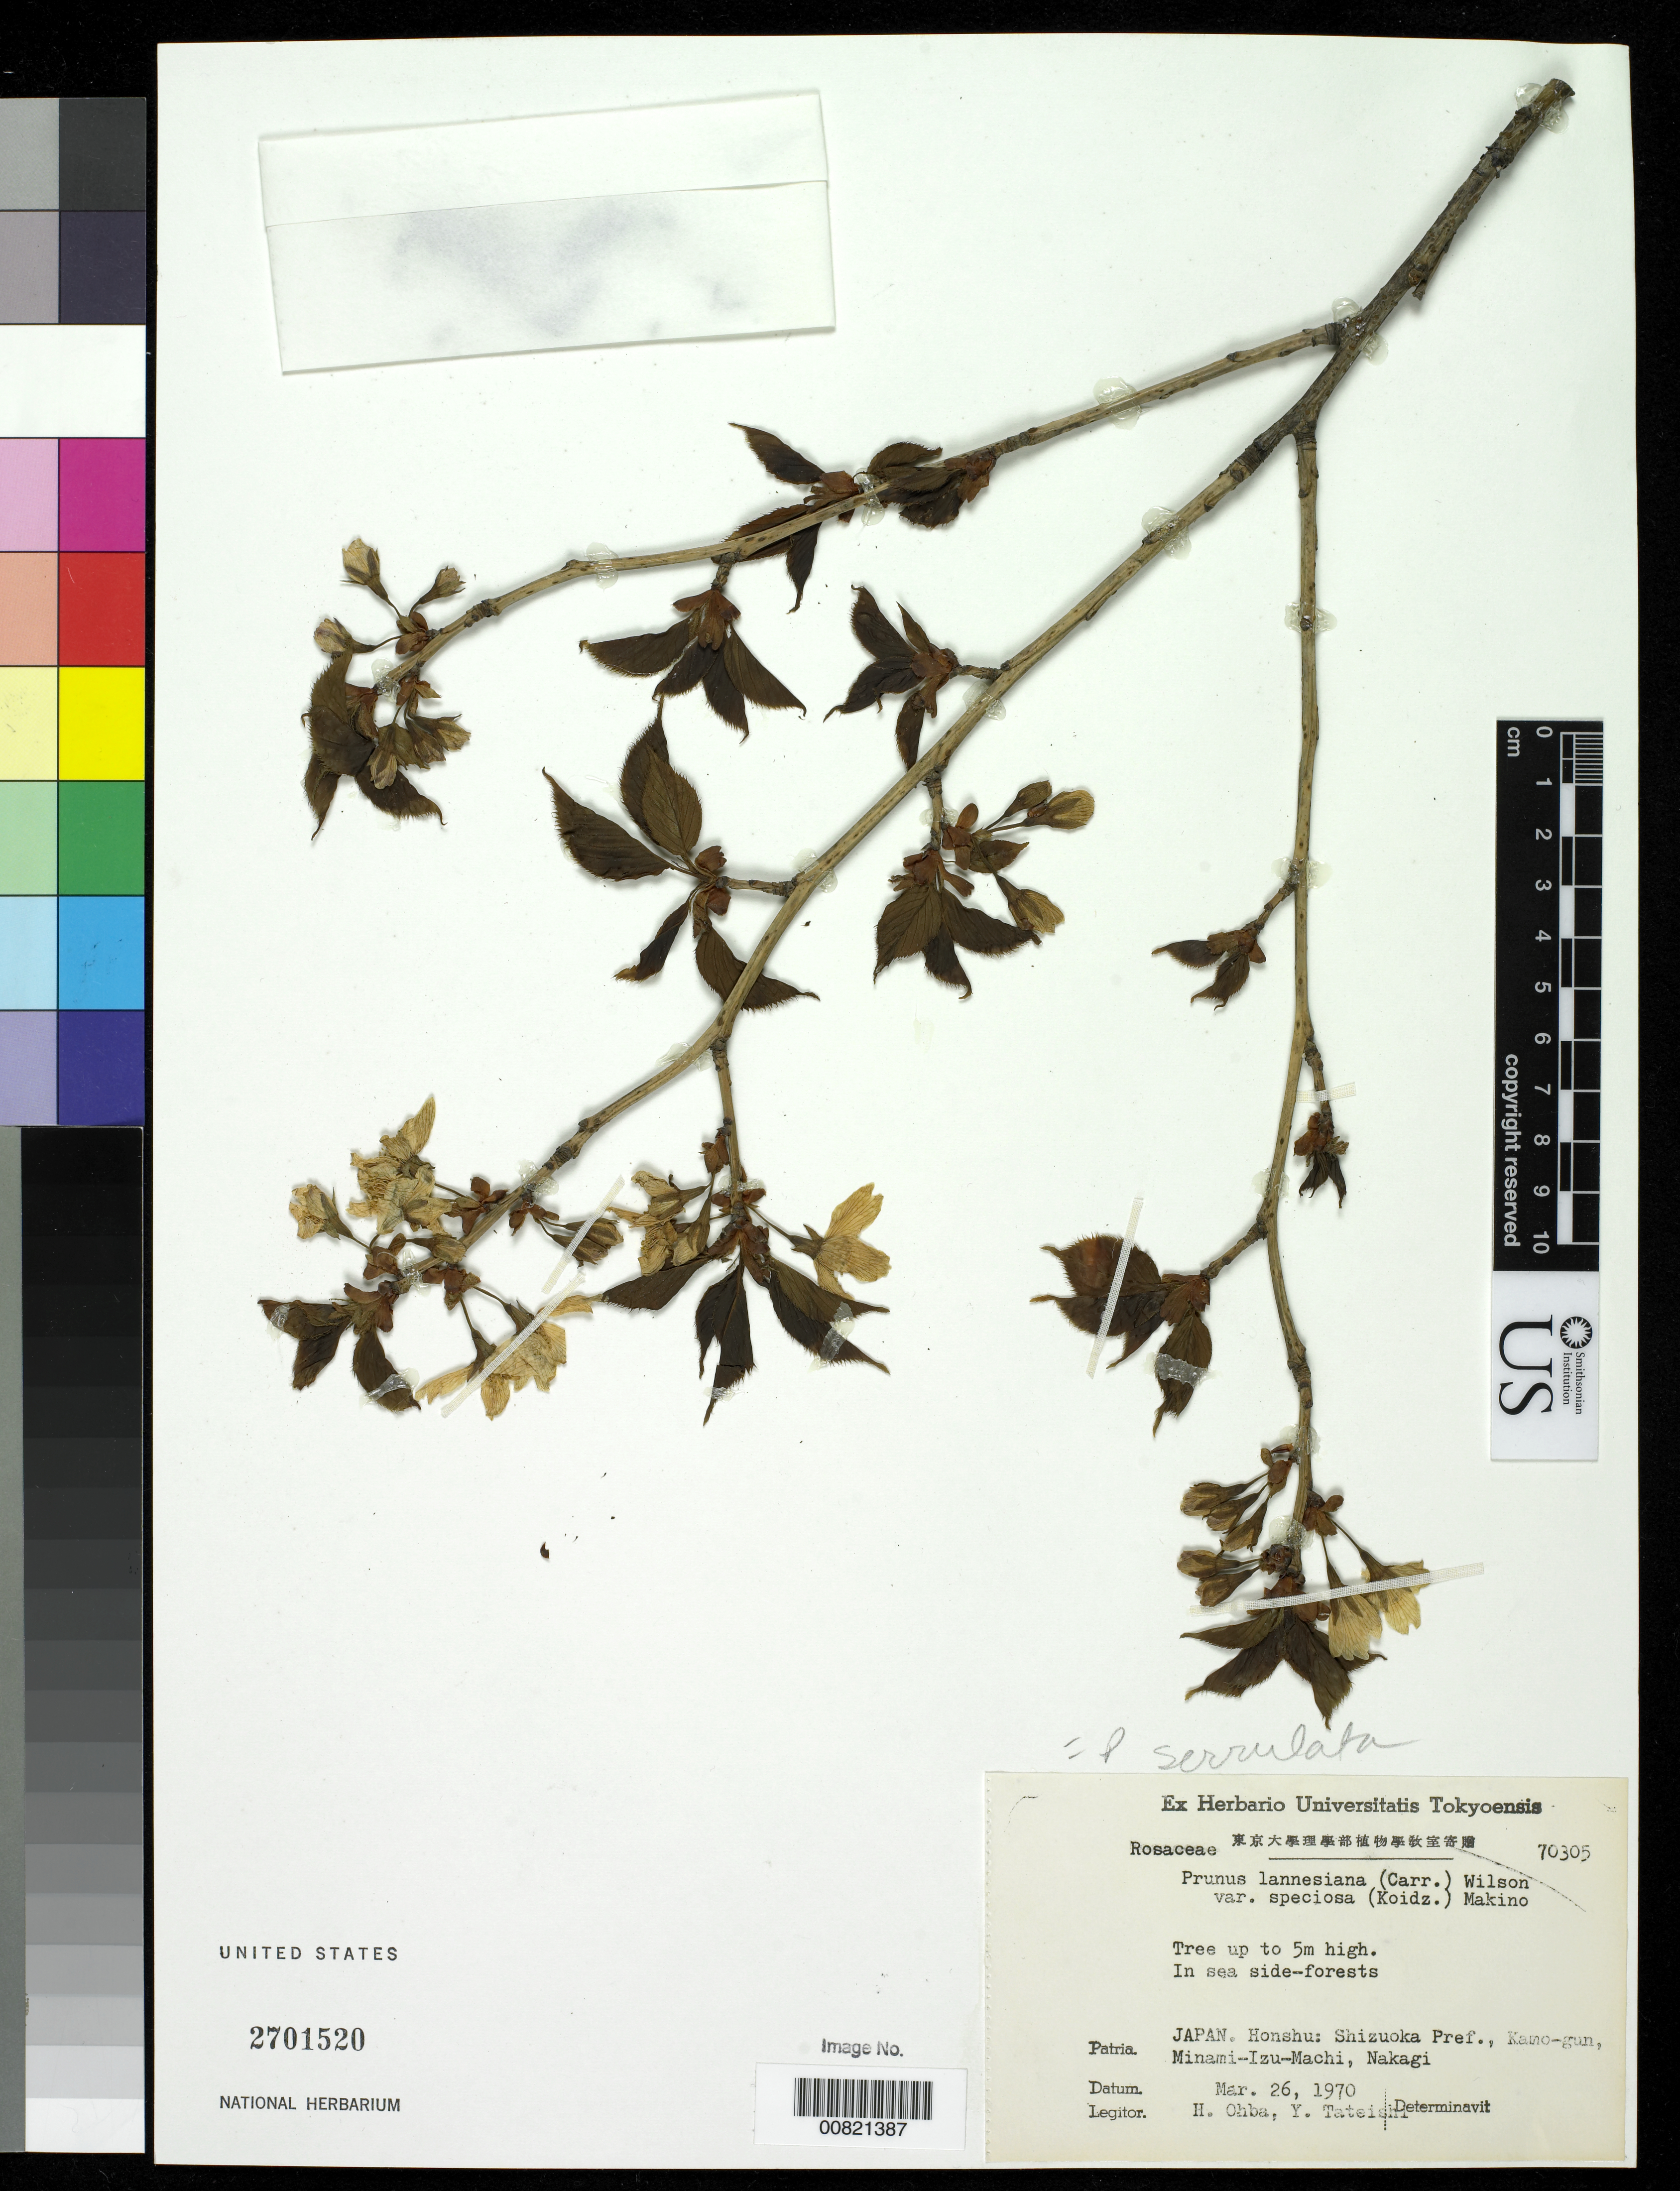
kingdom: Plantae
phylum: Tracheophyta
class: Magnoliopsida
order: Rosales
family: Rosaceae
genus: Prunus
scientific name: Prunus lannesiana var. speciosa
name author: (Koidz.) Makino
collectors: H. Ohba & Y. Tatsishi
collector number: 70305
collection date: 1970-03-26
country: Japan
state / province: Sizuoka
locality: Kamo-gun, Minami-Izu-Machi, Nakagi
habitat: In sea side-forests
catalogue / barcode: US 2701520